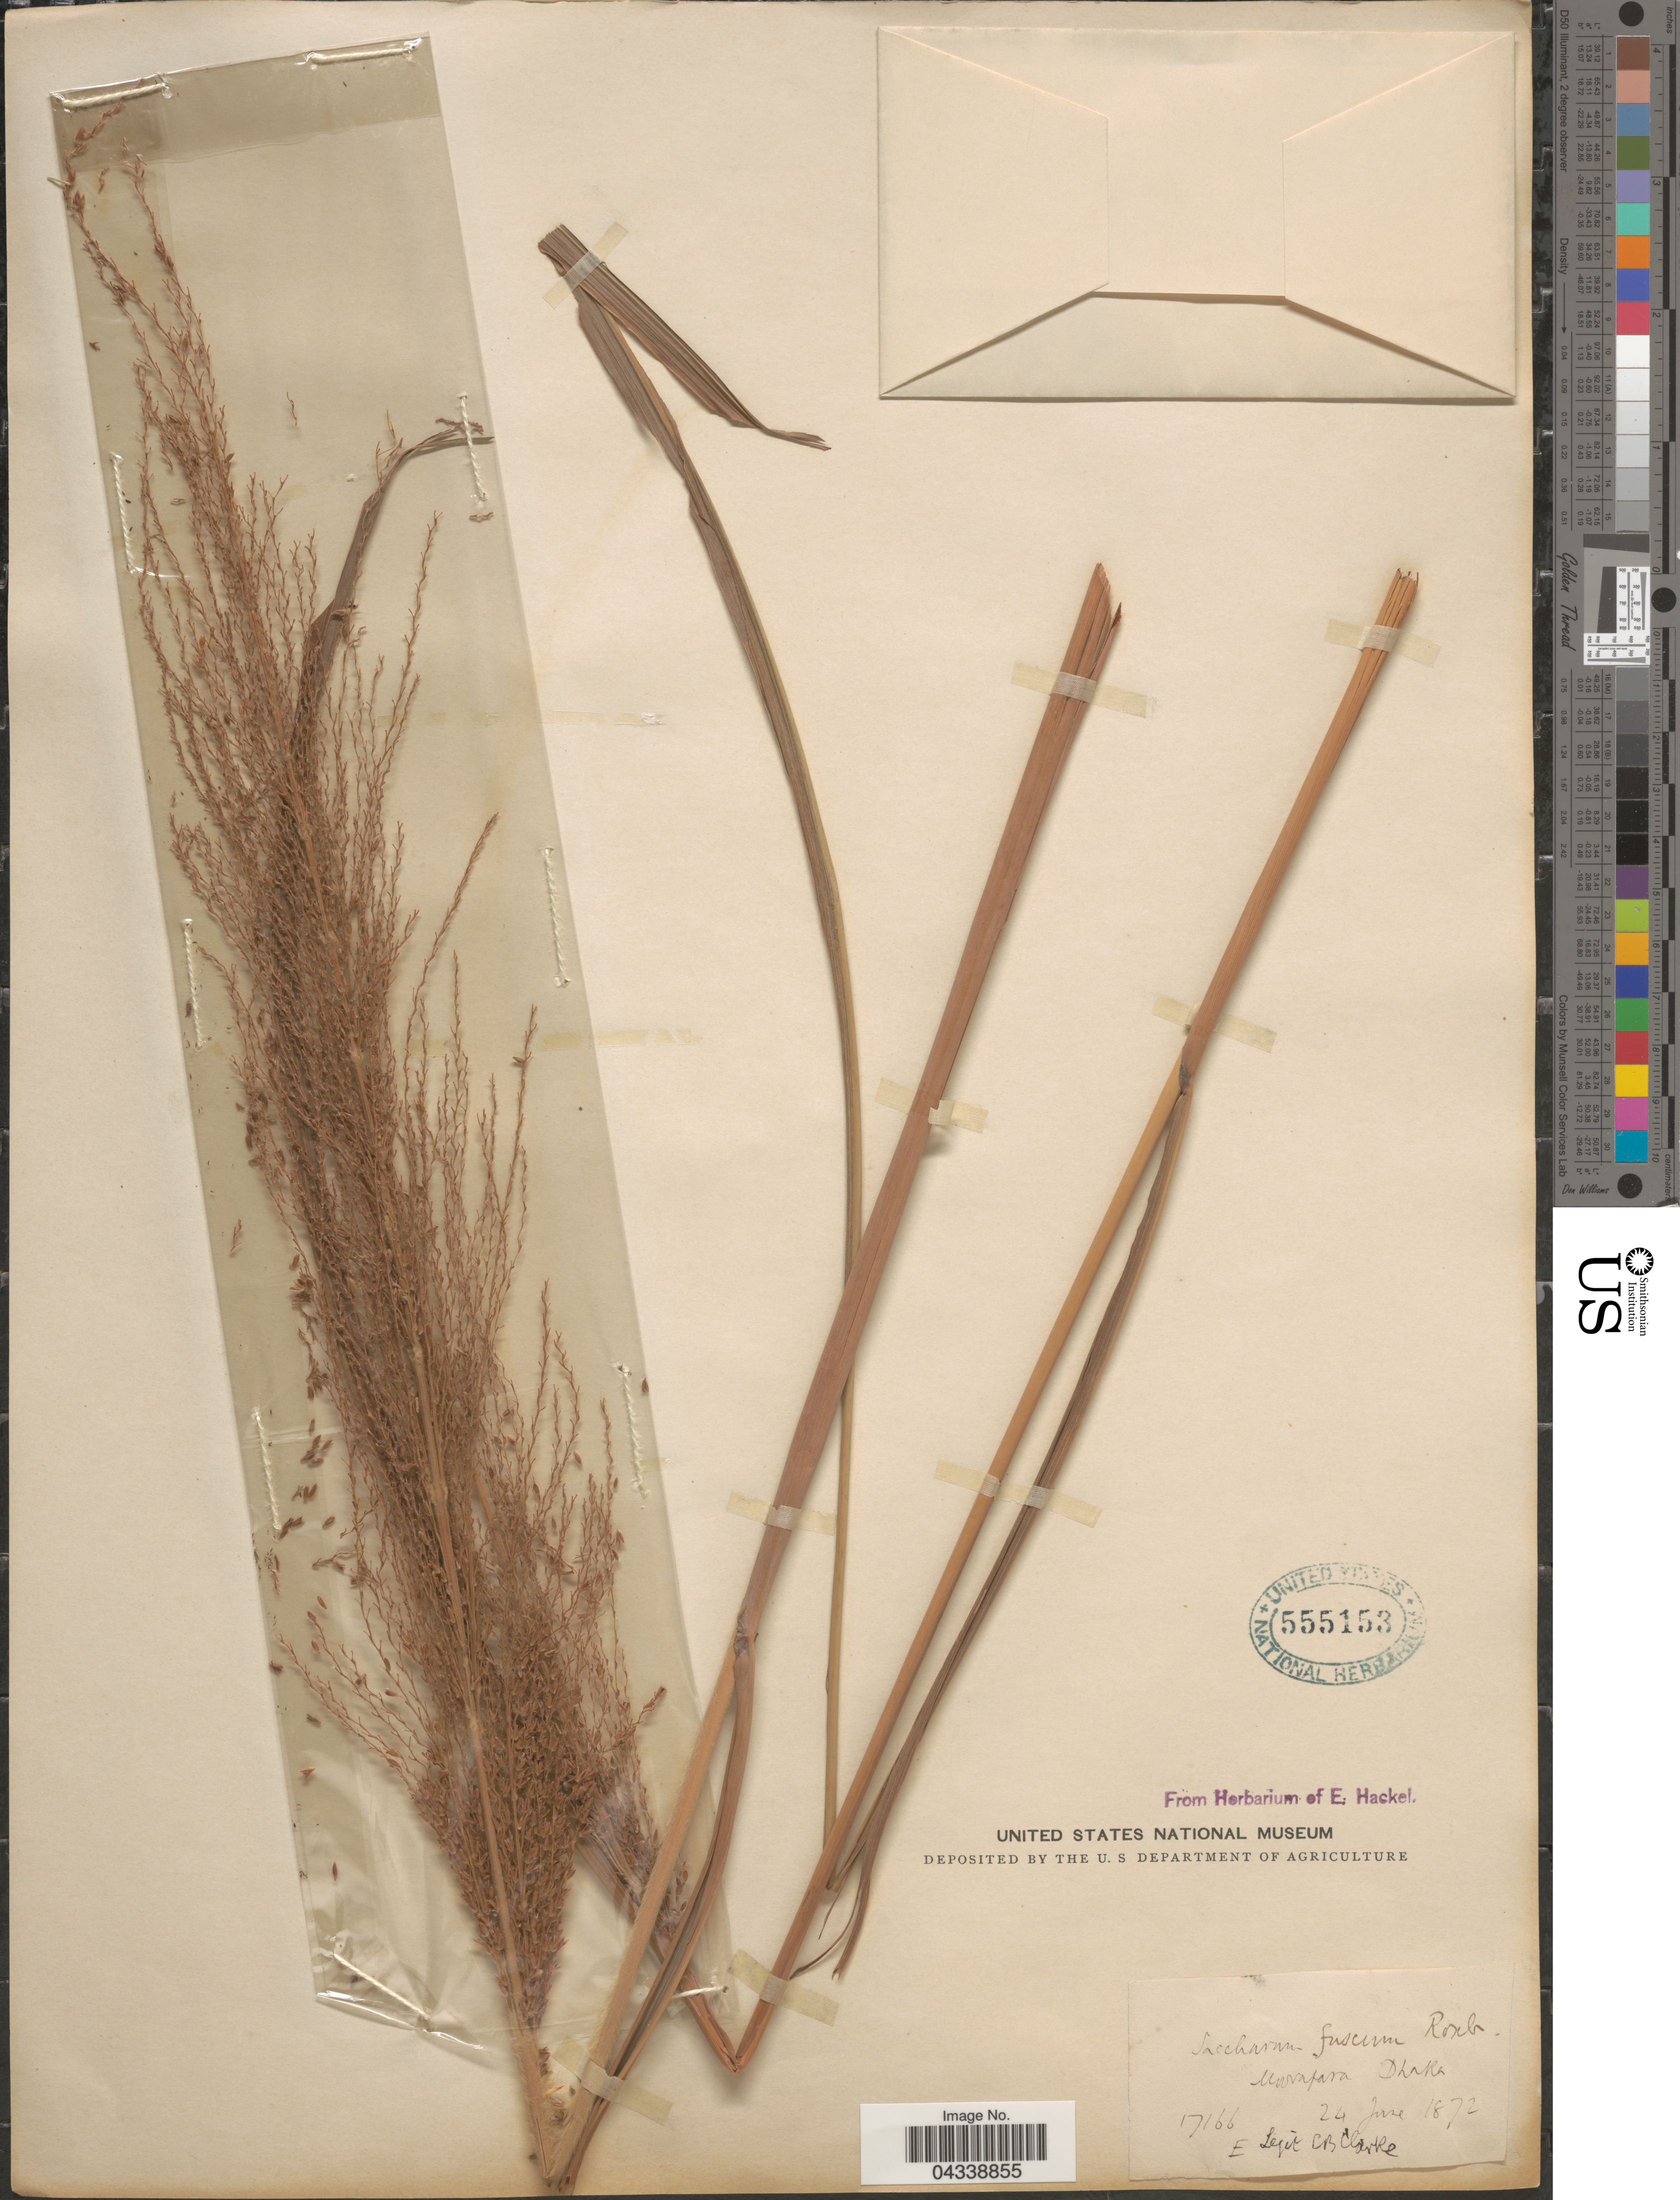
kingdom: Plantae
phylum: Tracheophyta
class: Liliopsida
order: Poales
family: Poaceae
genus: Sclerostachya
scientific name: Sclerostachya fusca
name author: A. Camus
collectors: C. B. Clarke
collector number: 17166E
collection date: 1872-06-24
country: Bangladesh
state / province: Dhaka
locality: Moorapara.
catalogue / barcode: US 555153